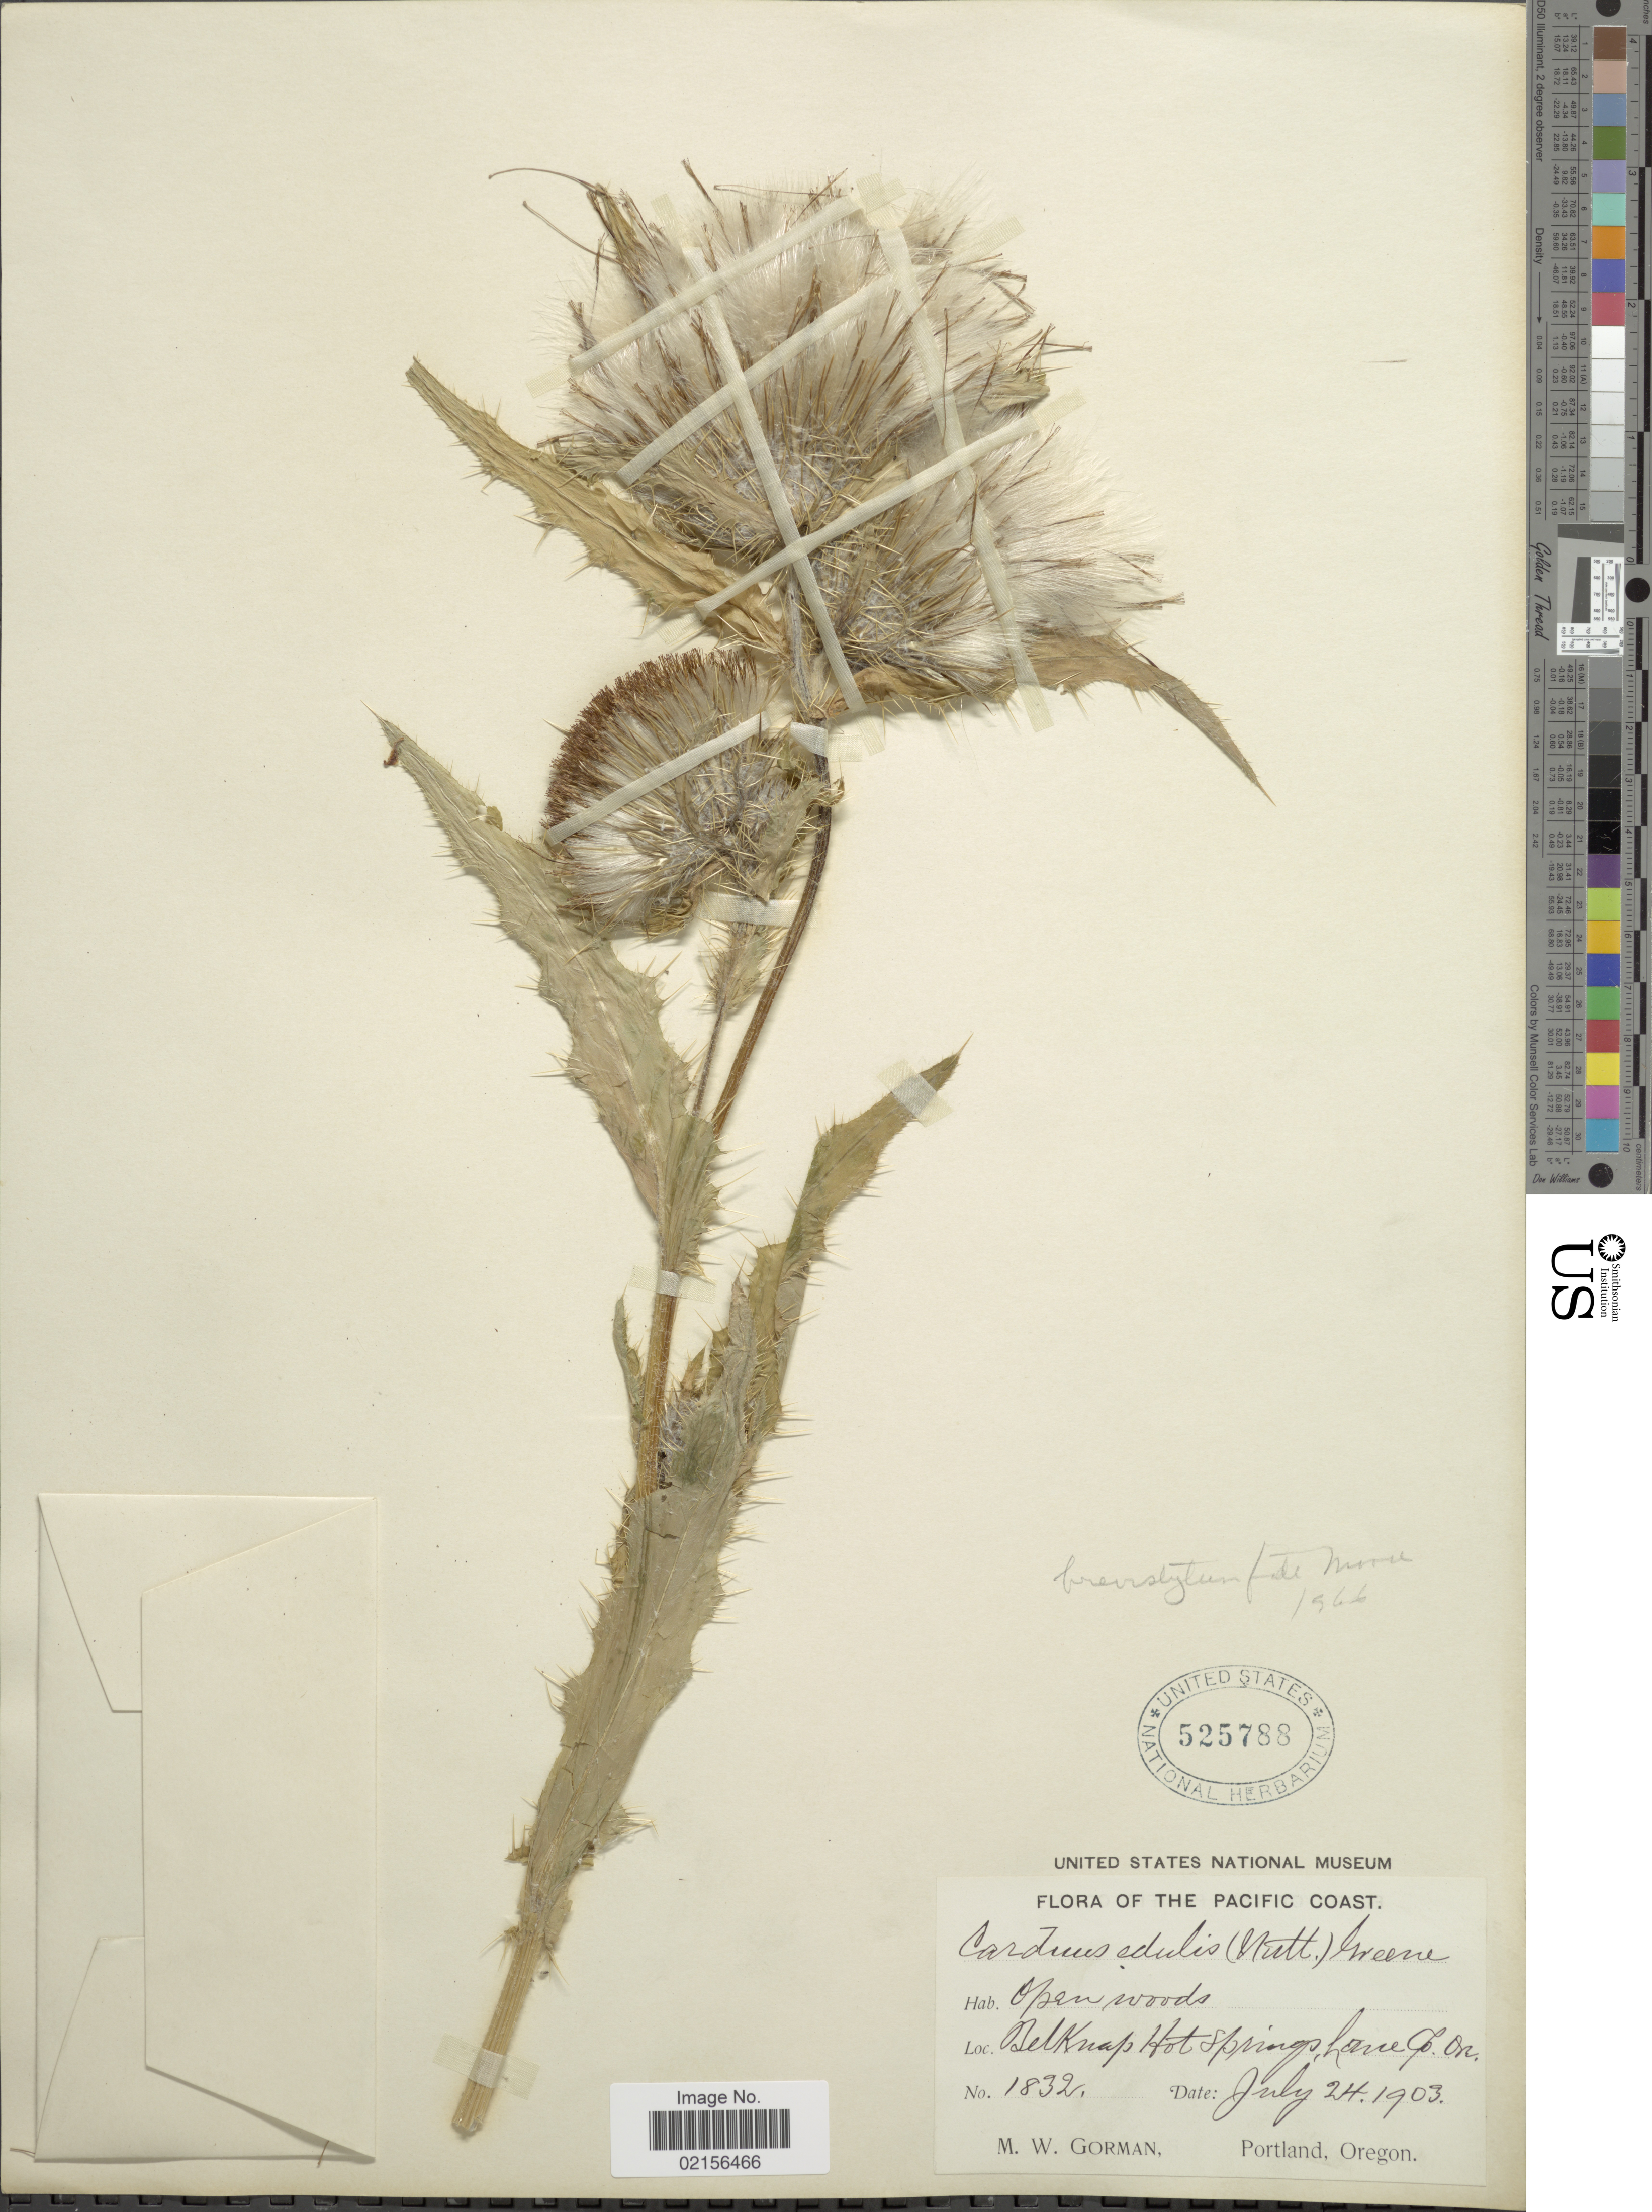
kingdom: Plantae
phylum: Tracheophyta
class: Magnoliopsida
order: Asterales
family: Asteraceae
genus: Cirsium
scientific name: Cirsium brevistylum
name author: Cronq.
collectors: M. W. Gorman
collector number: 1832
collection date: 1903-07-24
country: United States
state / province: Oregon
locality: The Pacific Coast, Open woods, Beltkanp, Hotsprings, Lane Cp.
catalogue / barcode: US 525788